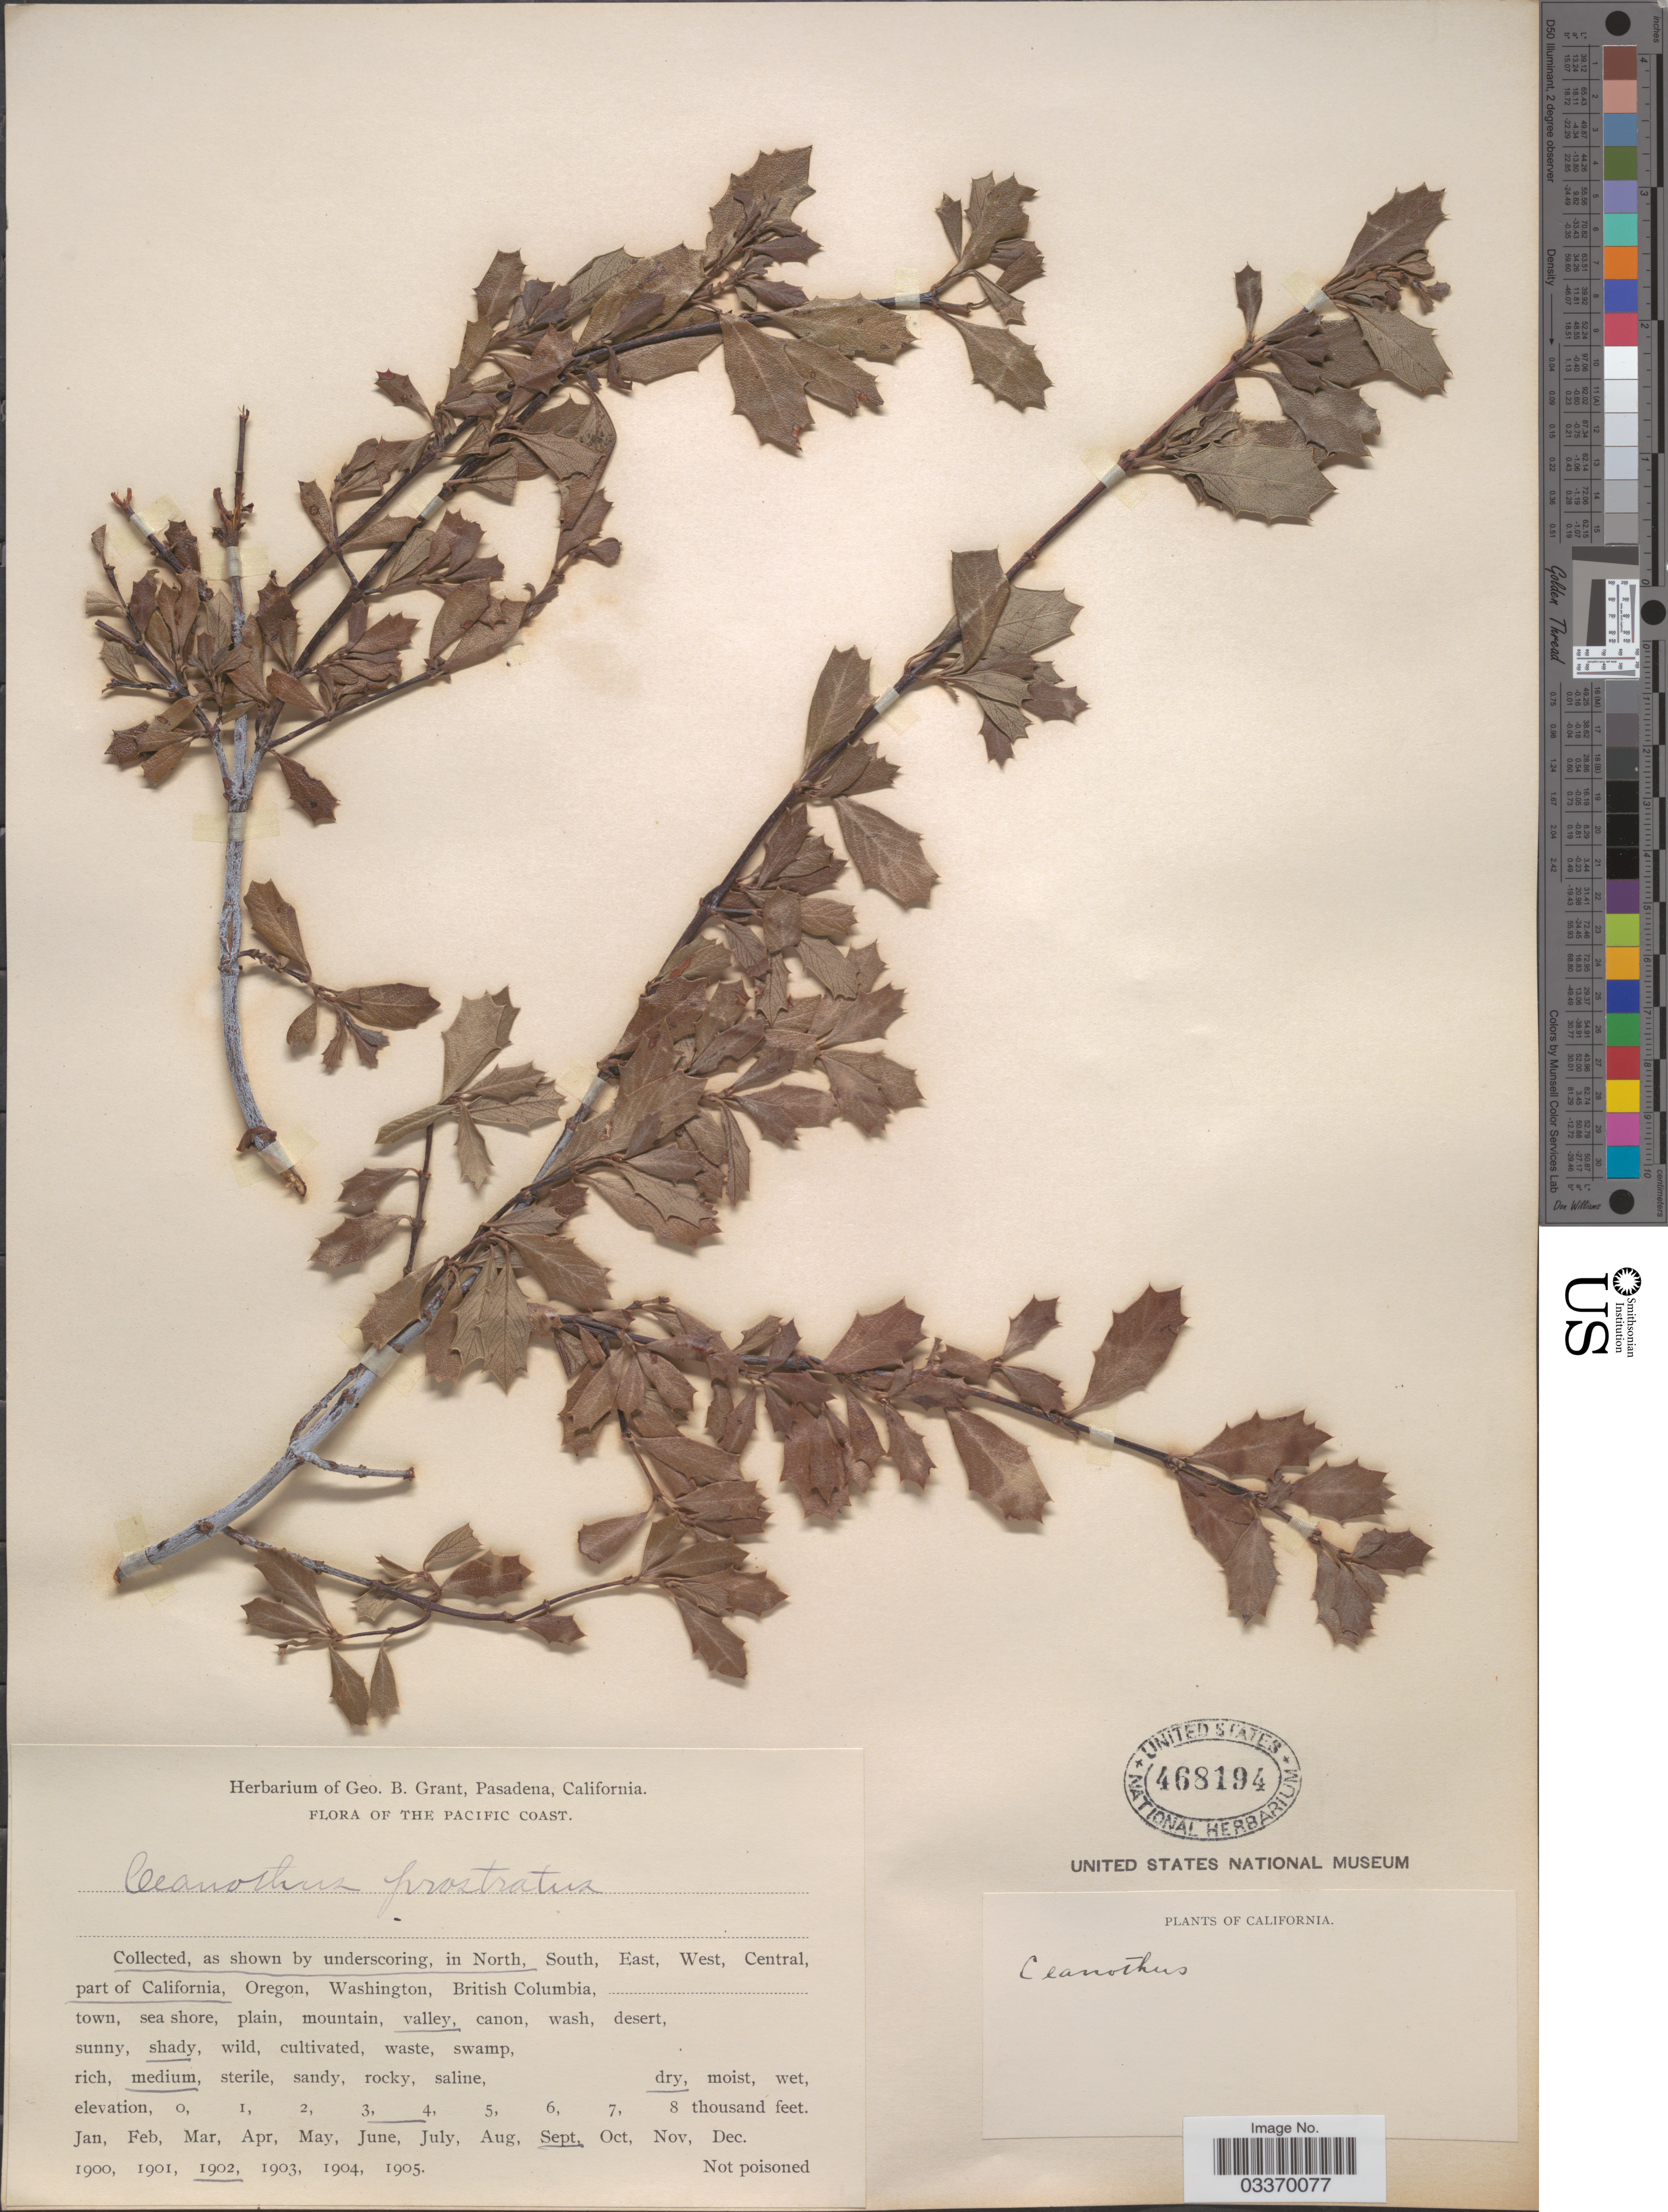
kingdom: Plantae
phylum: Tracheophyta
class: Magnoliopsida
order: Rosales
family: Rhamnaceae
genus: Ceanothus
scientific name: Ceanothus prostratus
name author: Benth.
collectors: ex herb. Geo. B. Grant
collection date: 1902-09-03/1902-09-04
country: United States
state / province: California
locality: The Pacific Coast. Nort part of California.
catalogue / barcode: US 468194